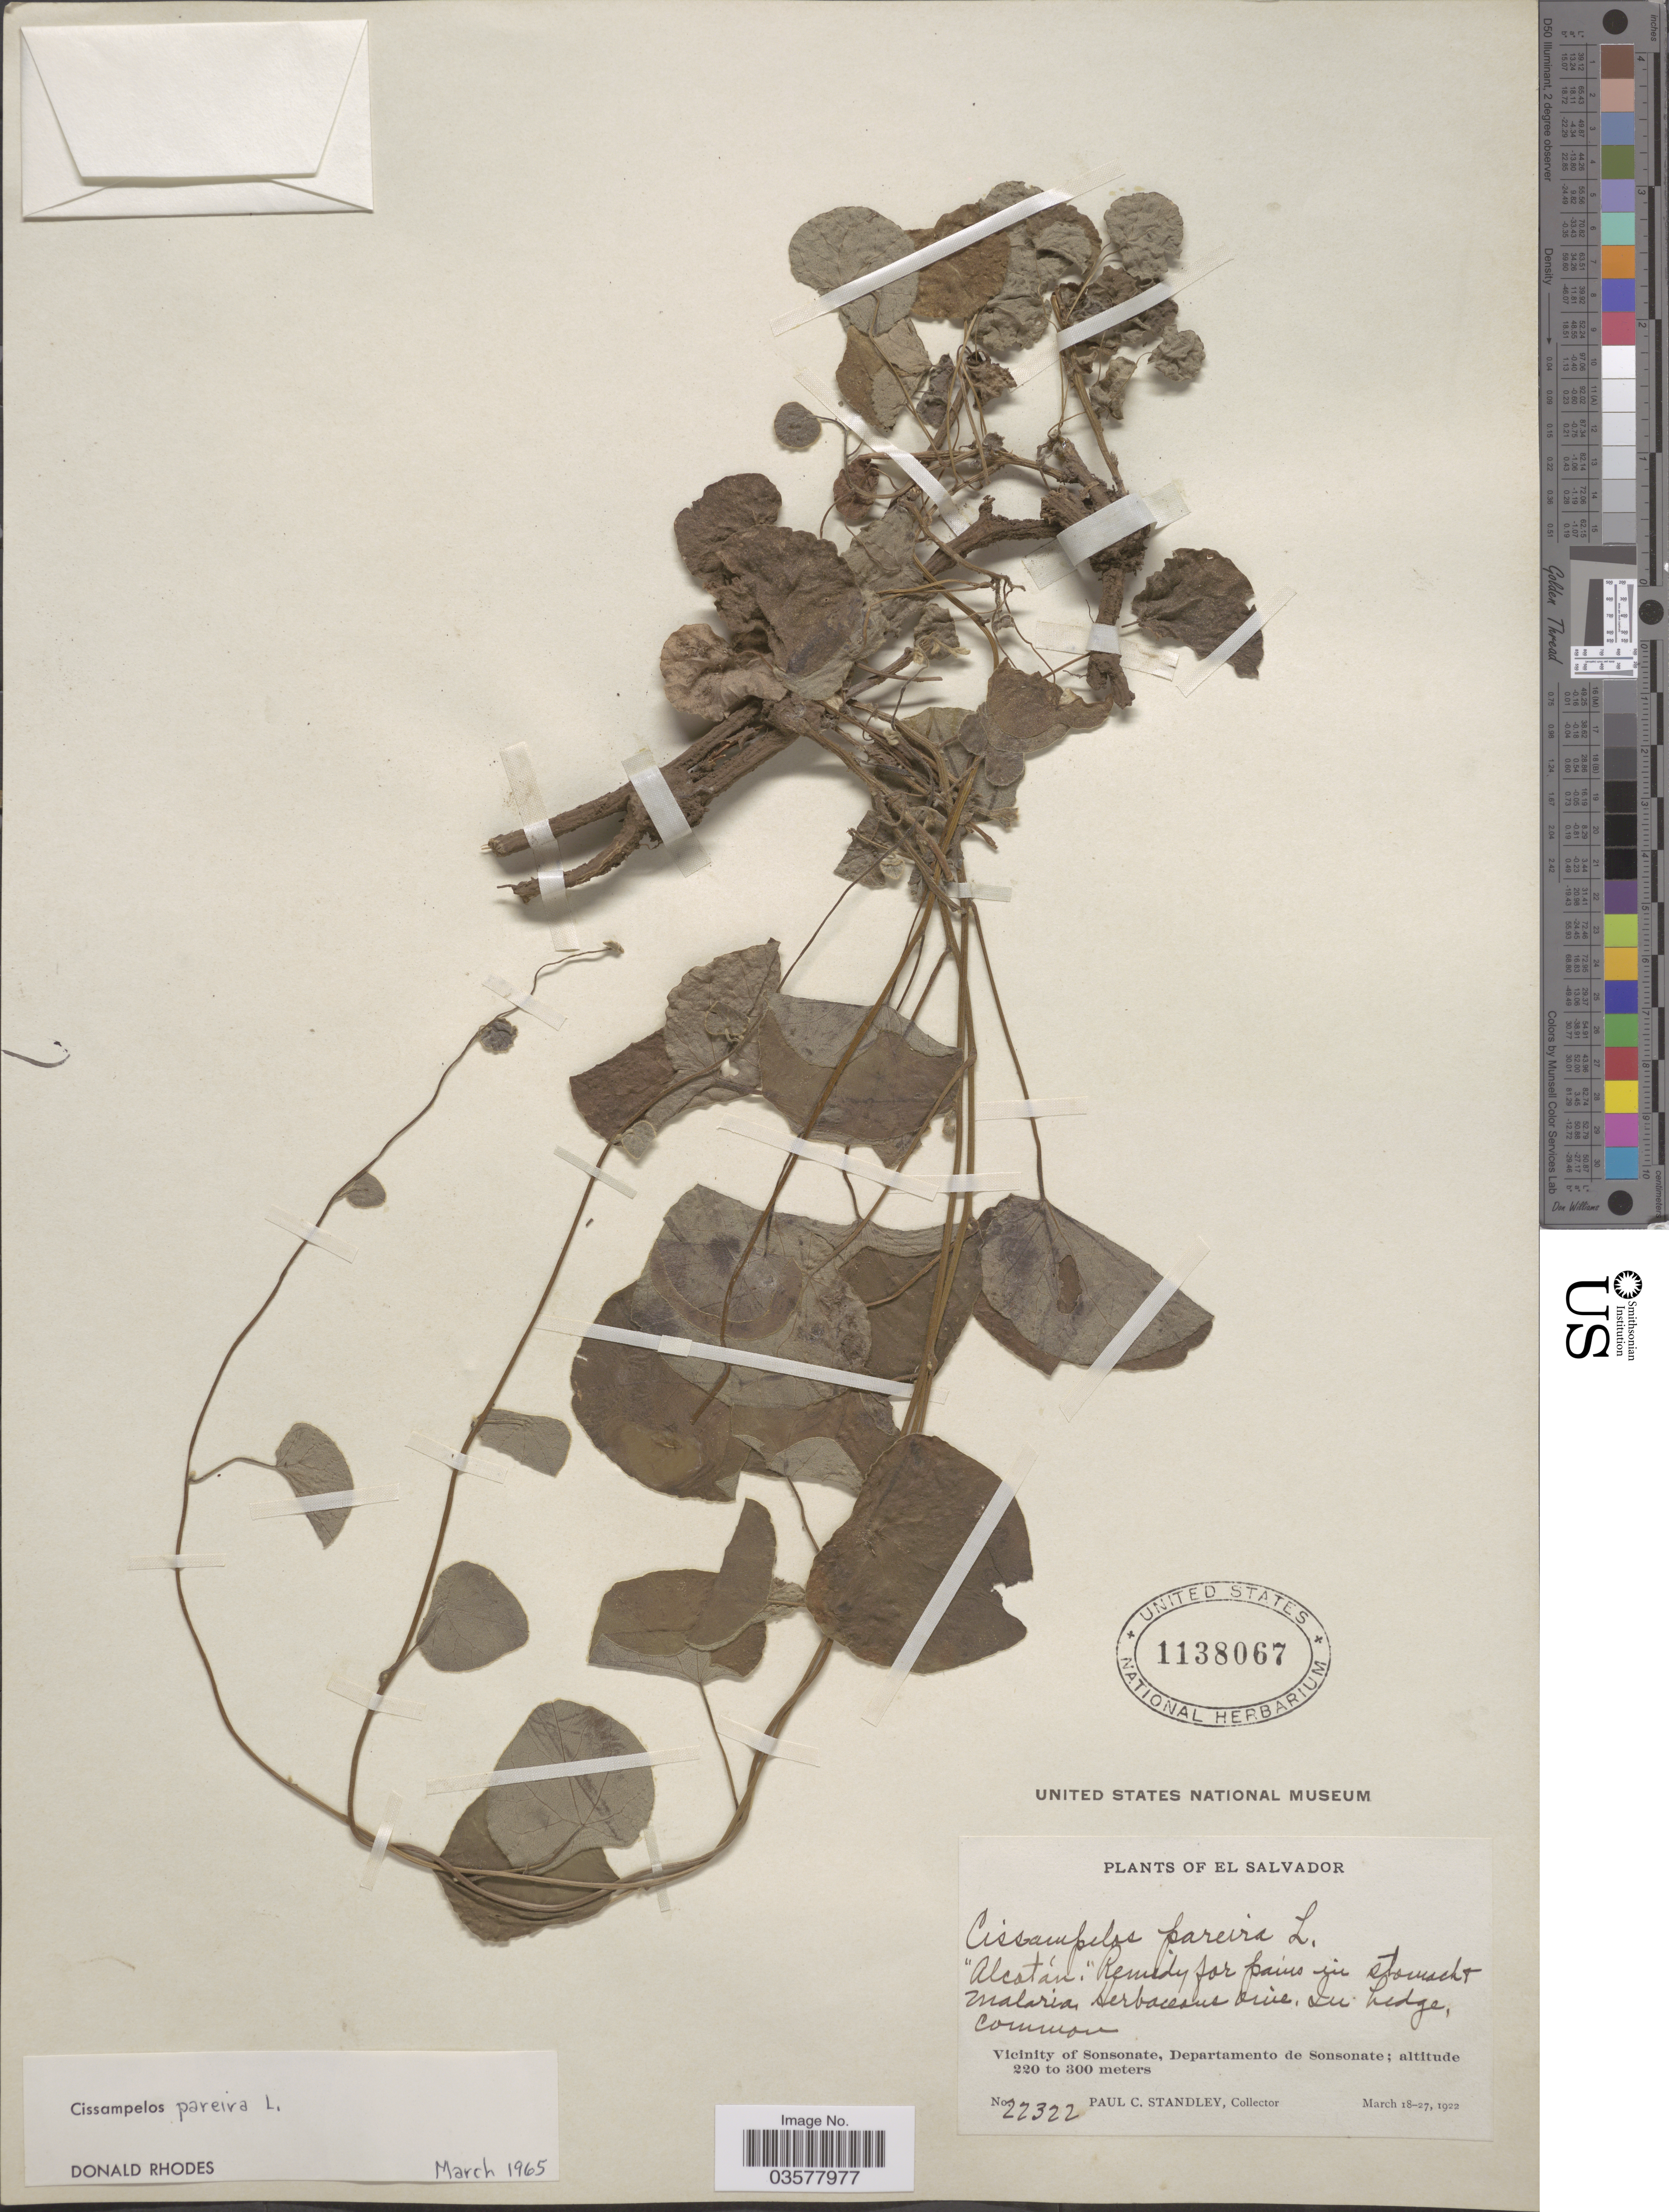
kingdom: Plantae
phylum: Tracheophyta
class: Magnoliopsida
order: Ranunculales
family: Menispermaceae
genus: Cissampelos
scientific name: Cissampelos pareira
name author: L.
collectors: P. C. Standley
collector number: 22322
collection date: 1922-03-18/1922-03-27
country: El Salvador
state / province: Sonsonate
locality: Vicinity of Sonsonate, Departamento de Sonsonate.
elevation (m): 220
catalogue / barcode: US 1138067